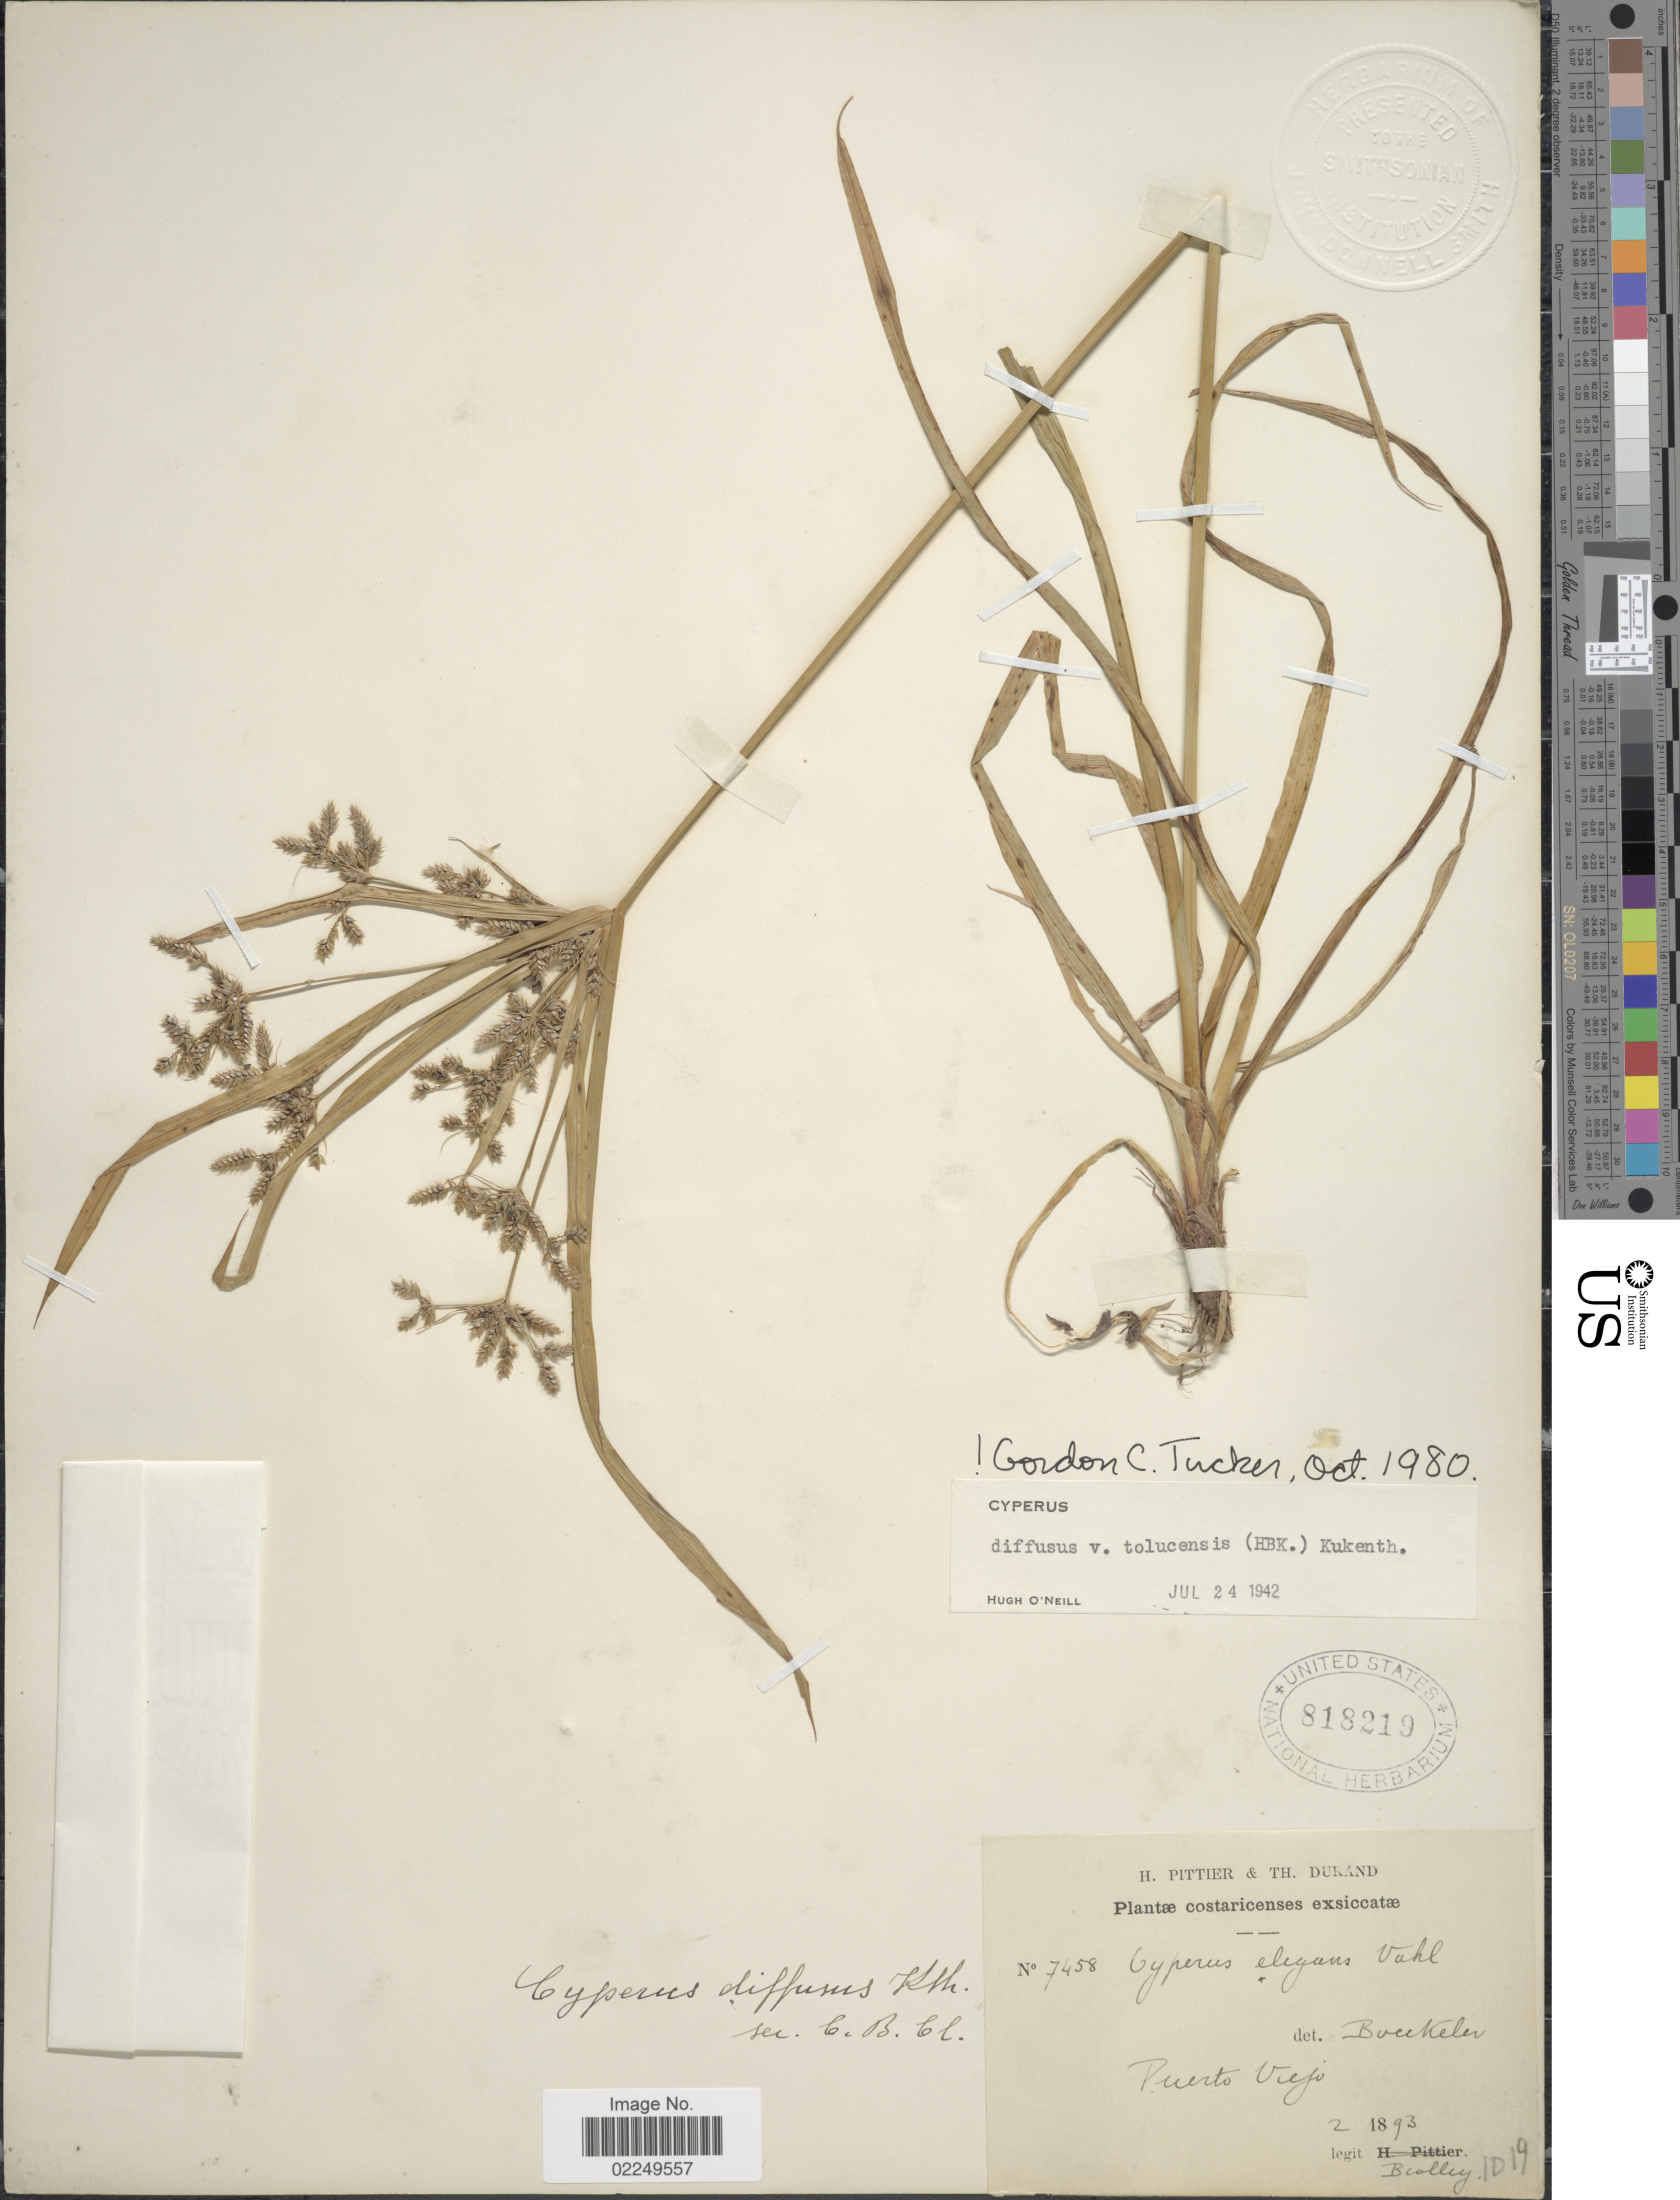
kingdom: Plantae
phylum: Tracheophyta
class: Liliopsida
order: Poales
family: Cyperaceae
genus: Cyperus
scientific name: Cyperus laxus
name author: Lam.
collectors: Biolley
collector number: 1019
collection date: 1893-02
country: Costa Rica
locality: Costaricenses, Puerto Viejo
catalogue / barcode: US 818219